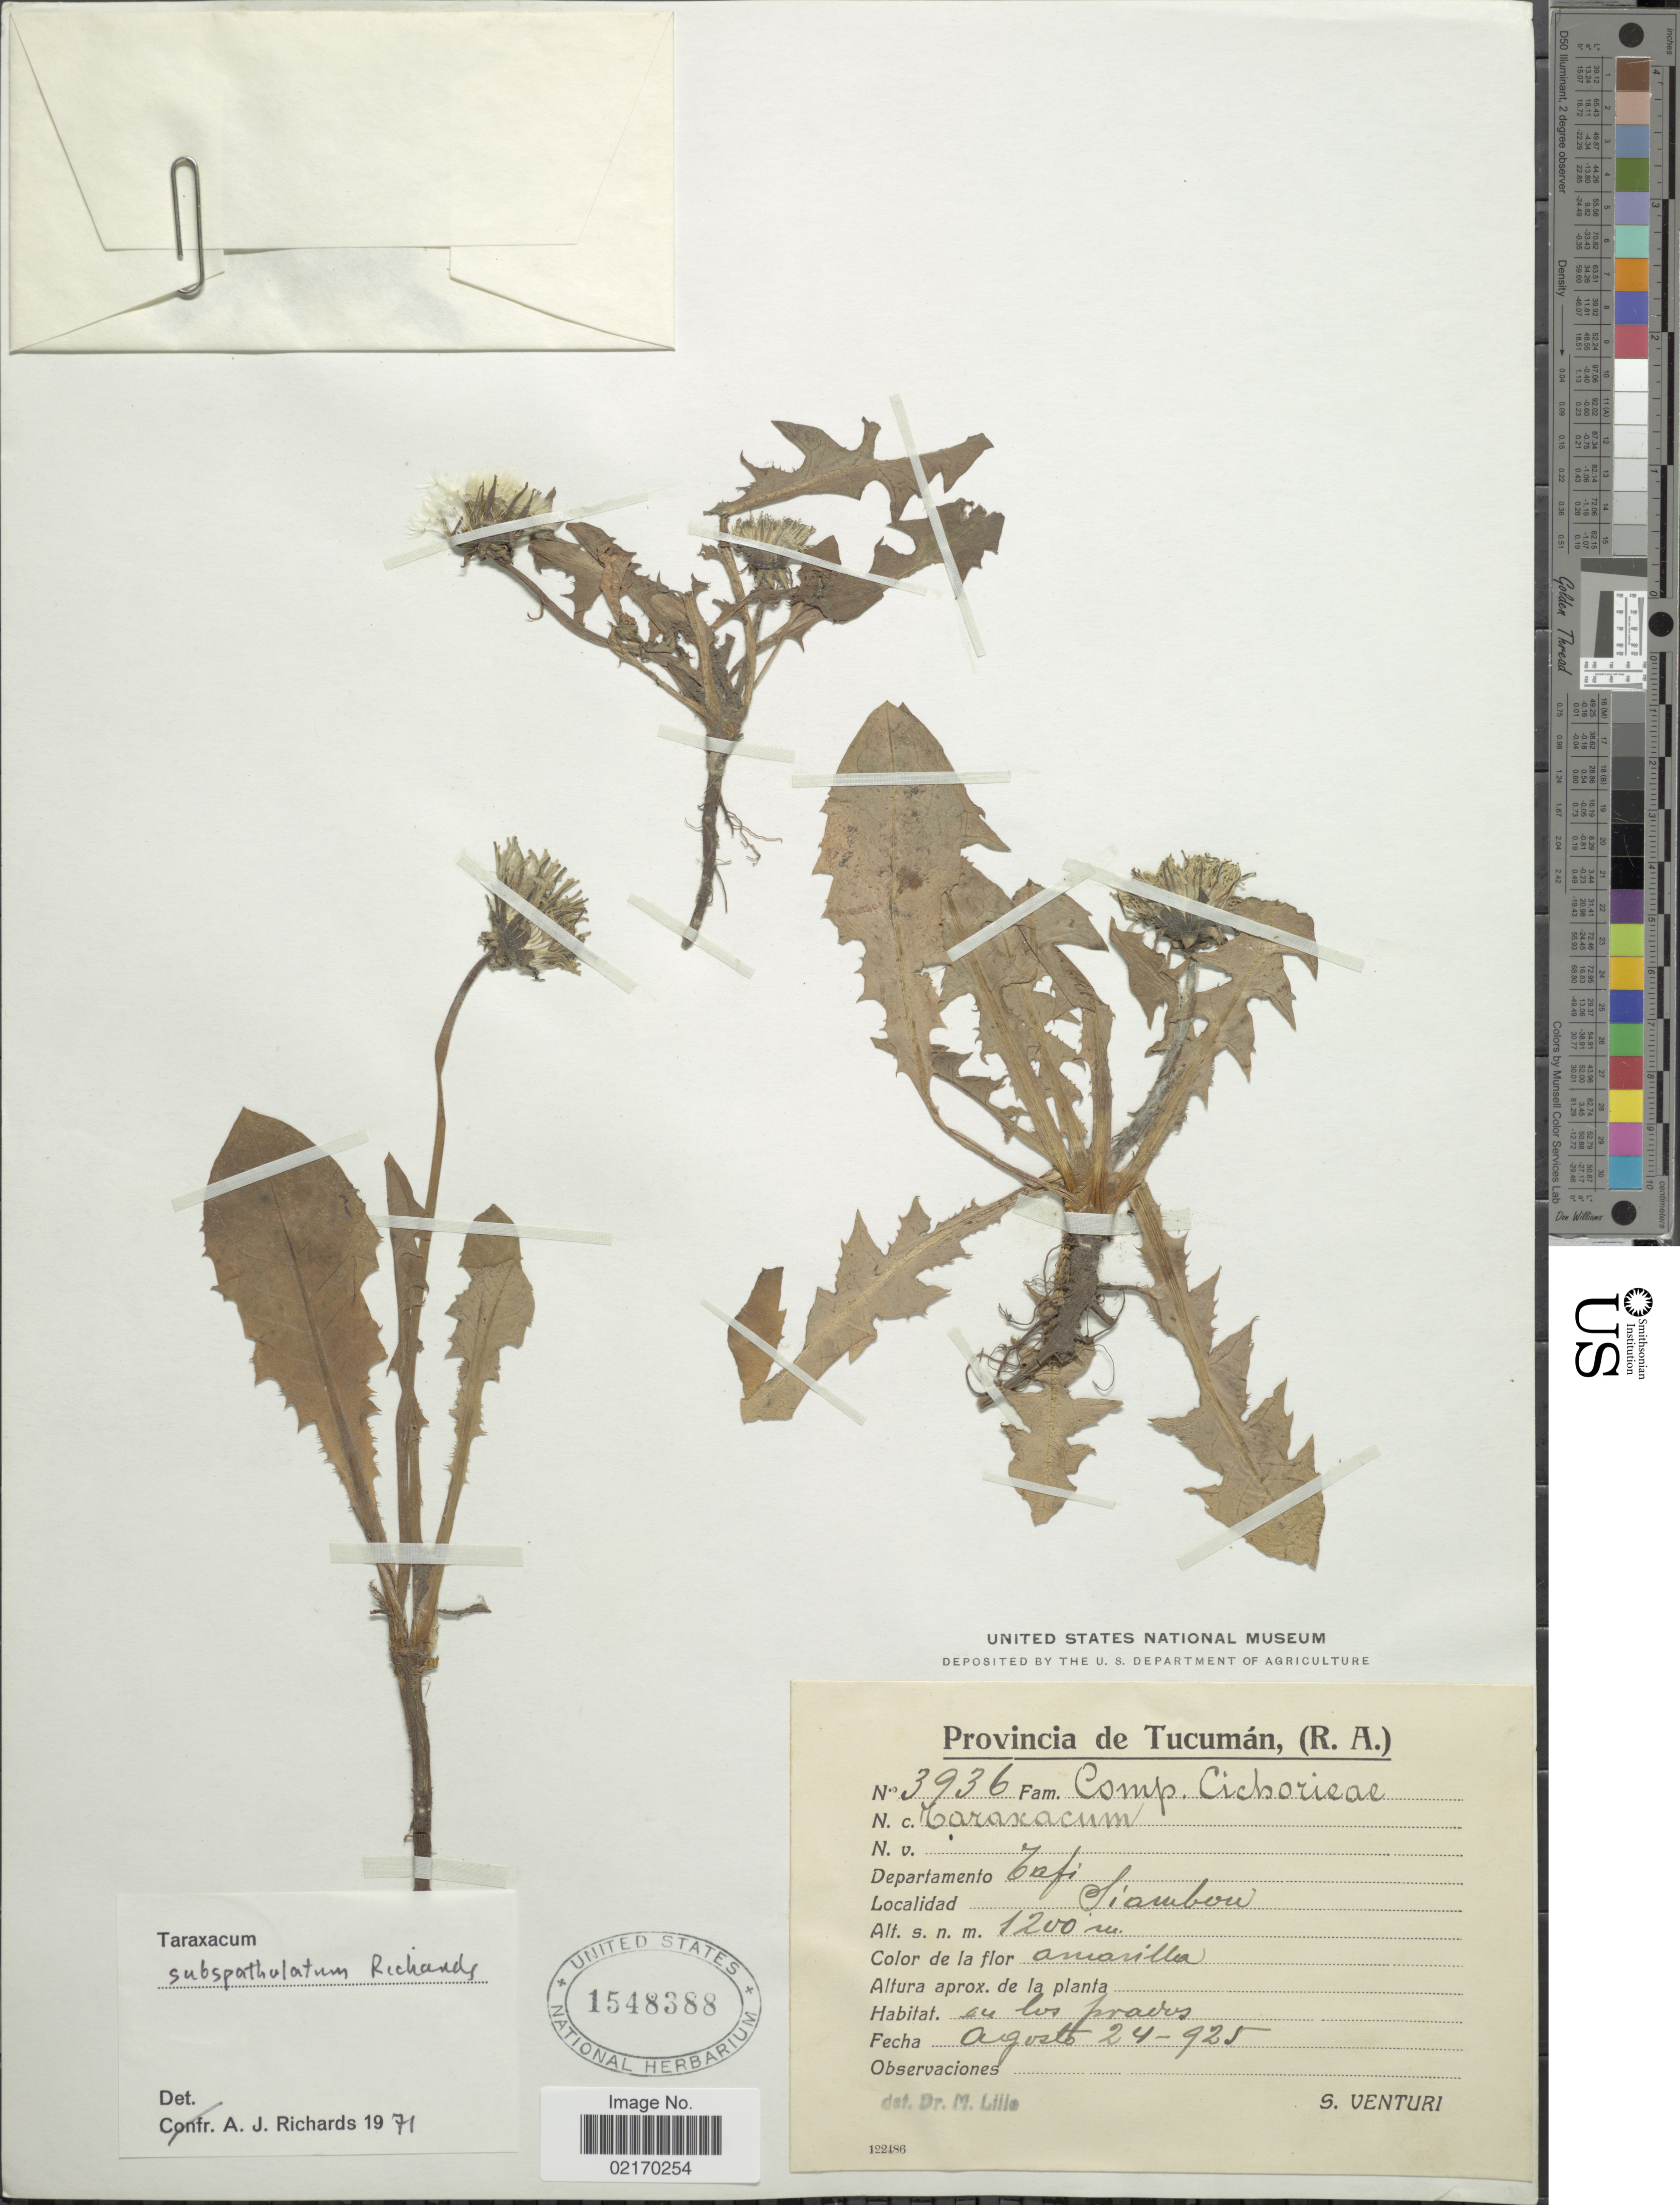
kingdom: Plantae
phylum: Tracheophyta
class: Magnoliopsida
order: Asterales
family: Asteraceae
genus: Taraxacum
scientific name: Taraxacum campylodes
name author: G.E. Haglund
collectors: S. Venturi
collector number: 3936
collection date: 1925-08-24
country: Argentina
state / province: Tucumán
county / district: Tafí Viejo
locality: Siambón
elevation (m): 1200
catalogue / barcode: US 1548388